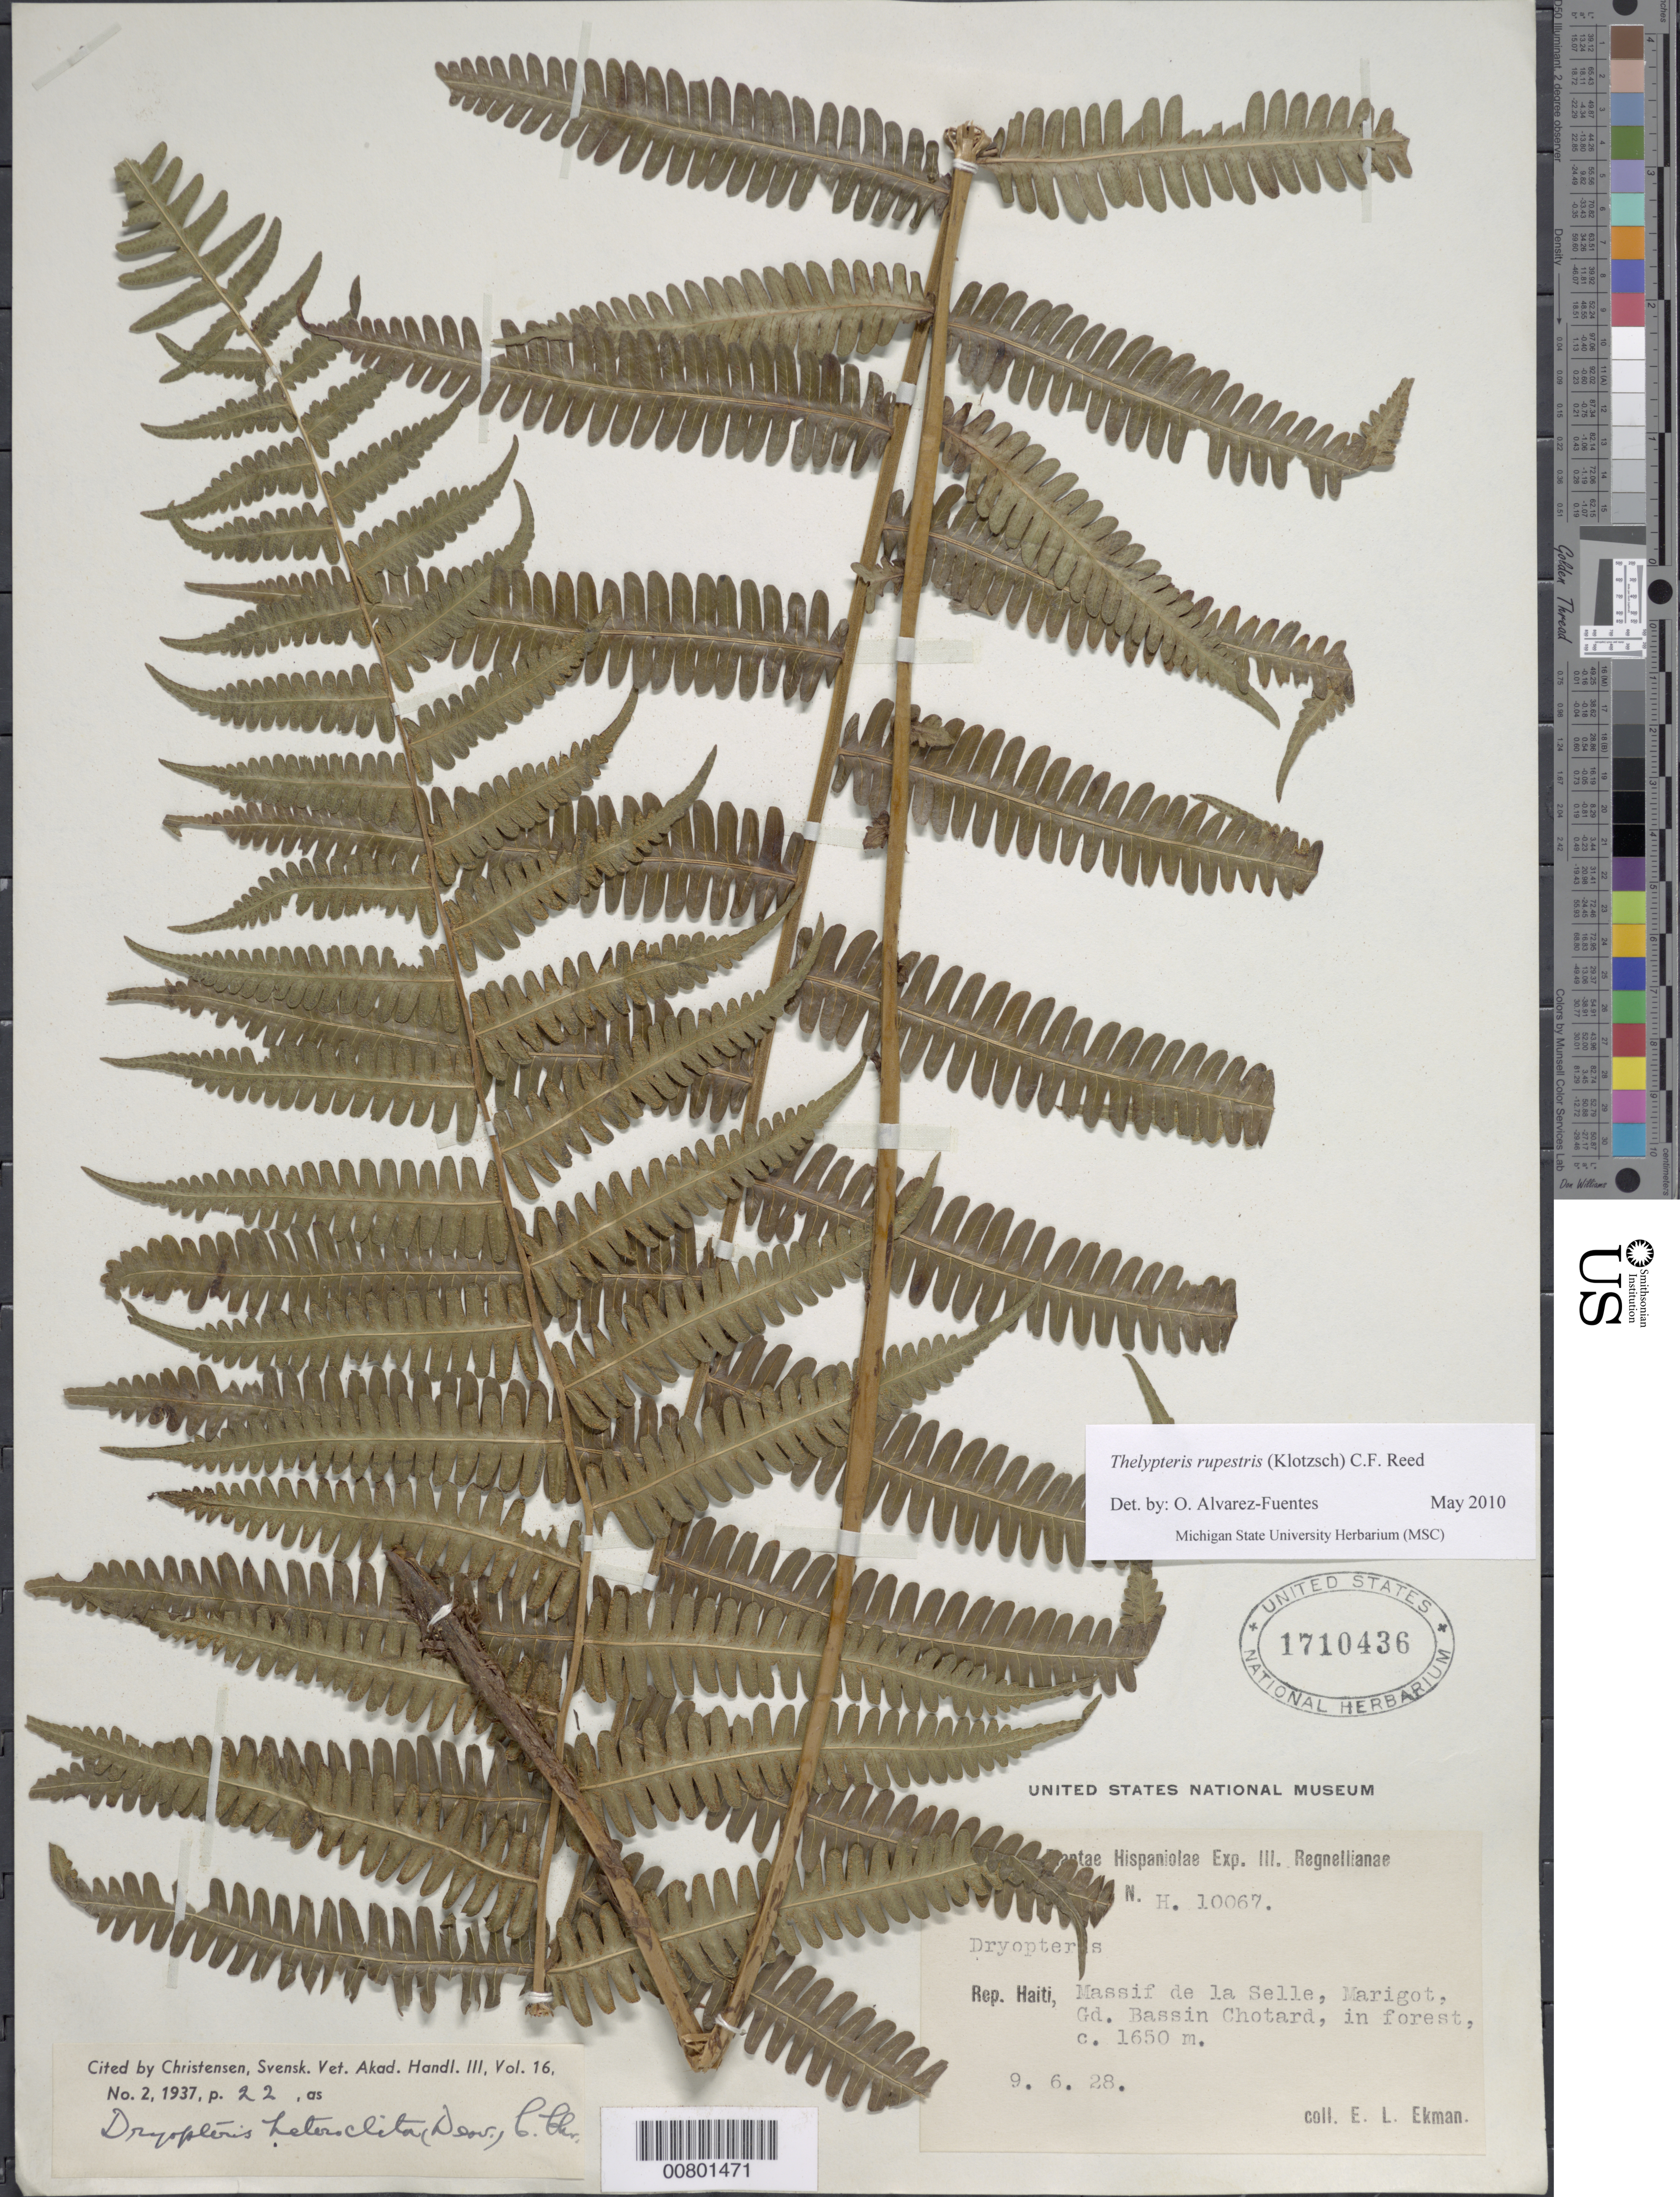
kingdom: Plantae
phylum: Tracheophyta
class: Polypodiopsida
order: Polypodiales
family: Thelypteridaceae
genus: Amauropelta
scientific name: Amauropelta rupestris (Klotzsch) comb. nov., ined 2015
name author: (Klotzsch)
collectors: E. L. Ekman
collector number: H 10067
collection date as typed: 09 Jun 1928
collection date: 1928-06-09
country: Haiti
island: Hispaniola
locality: Massif de la Selle, Marigot, Gd. Bassin Chotardga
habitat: Forest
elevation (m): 1650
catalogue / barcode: US 1710436